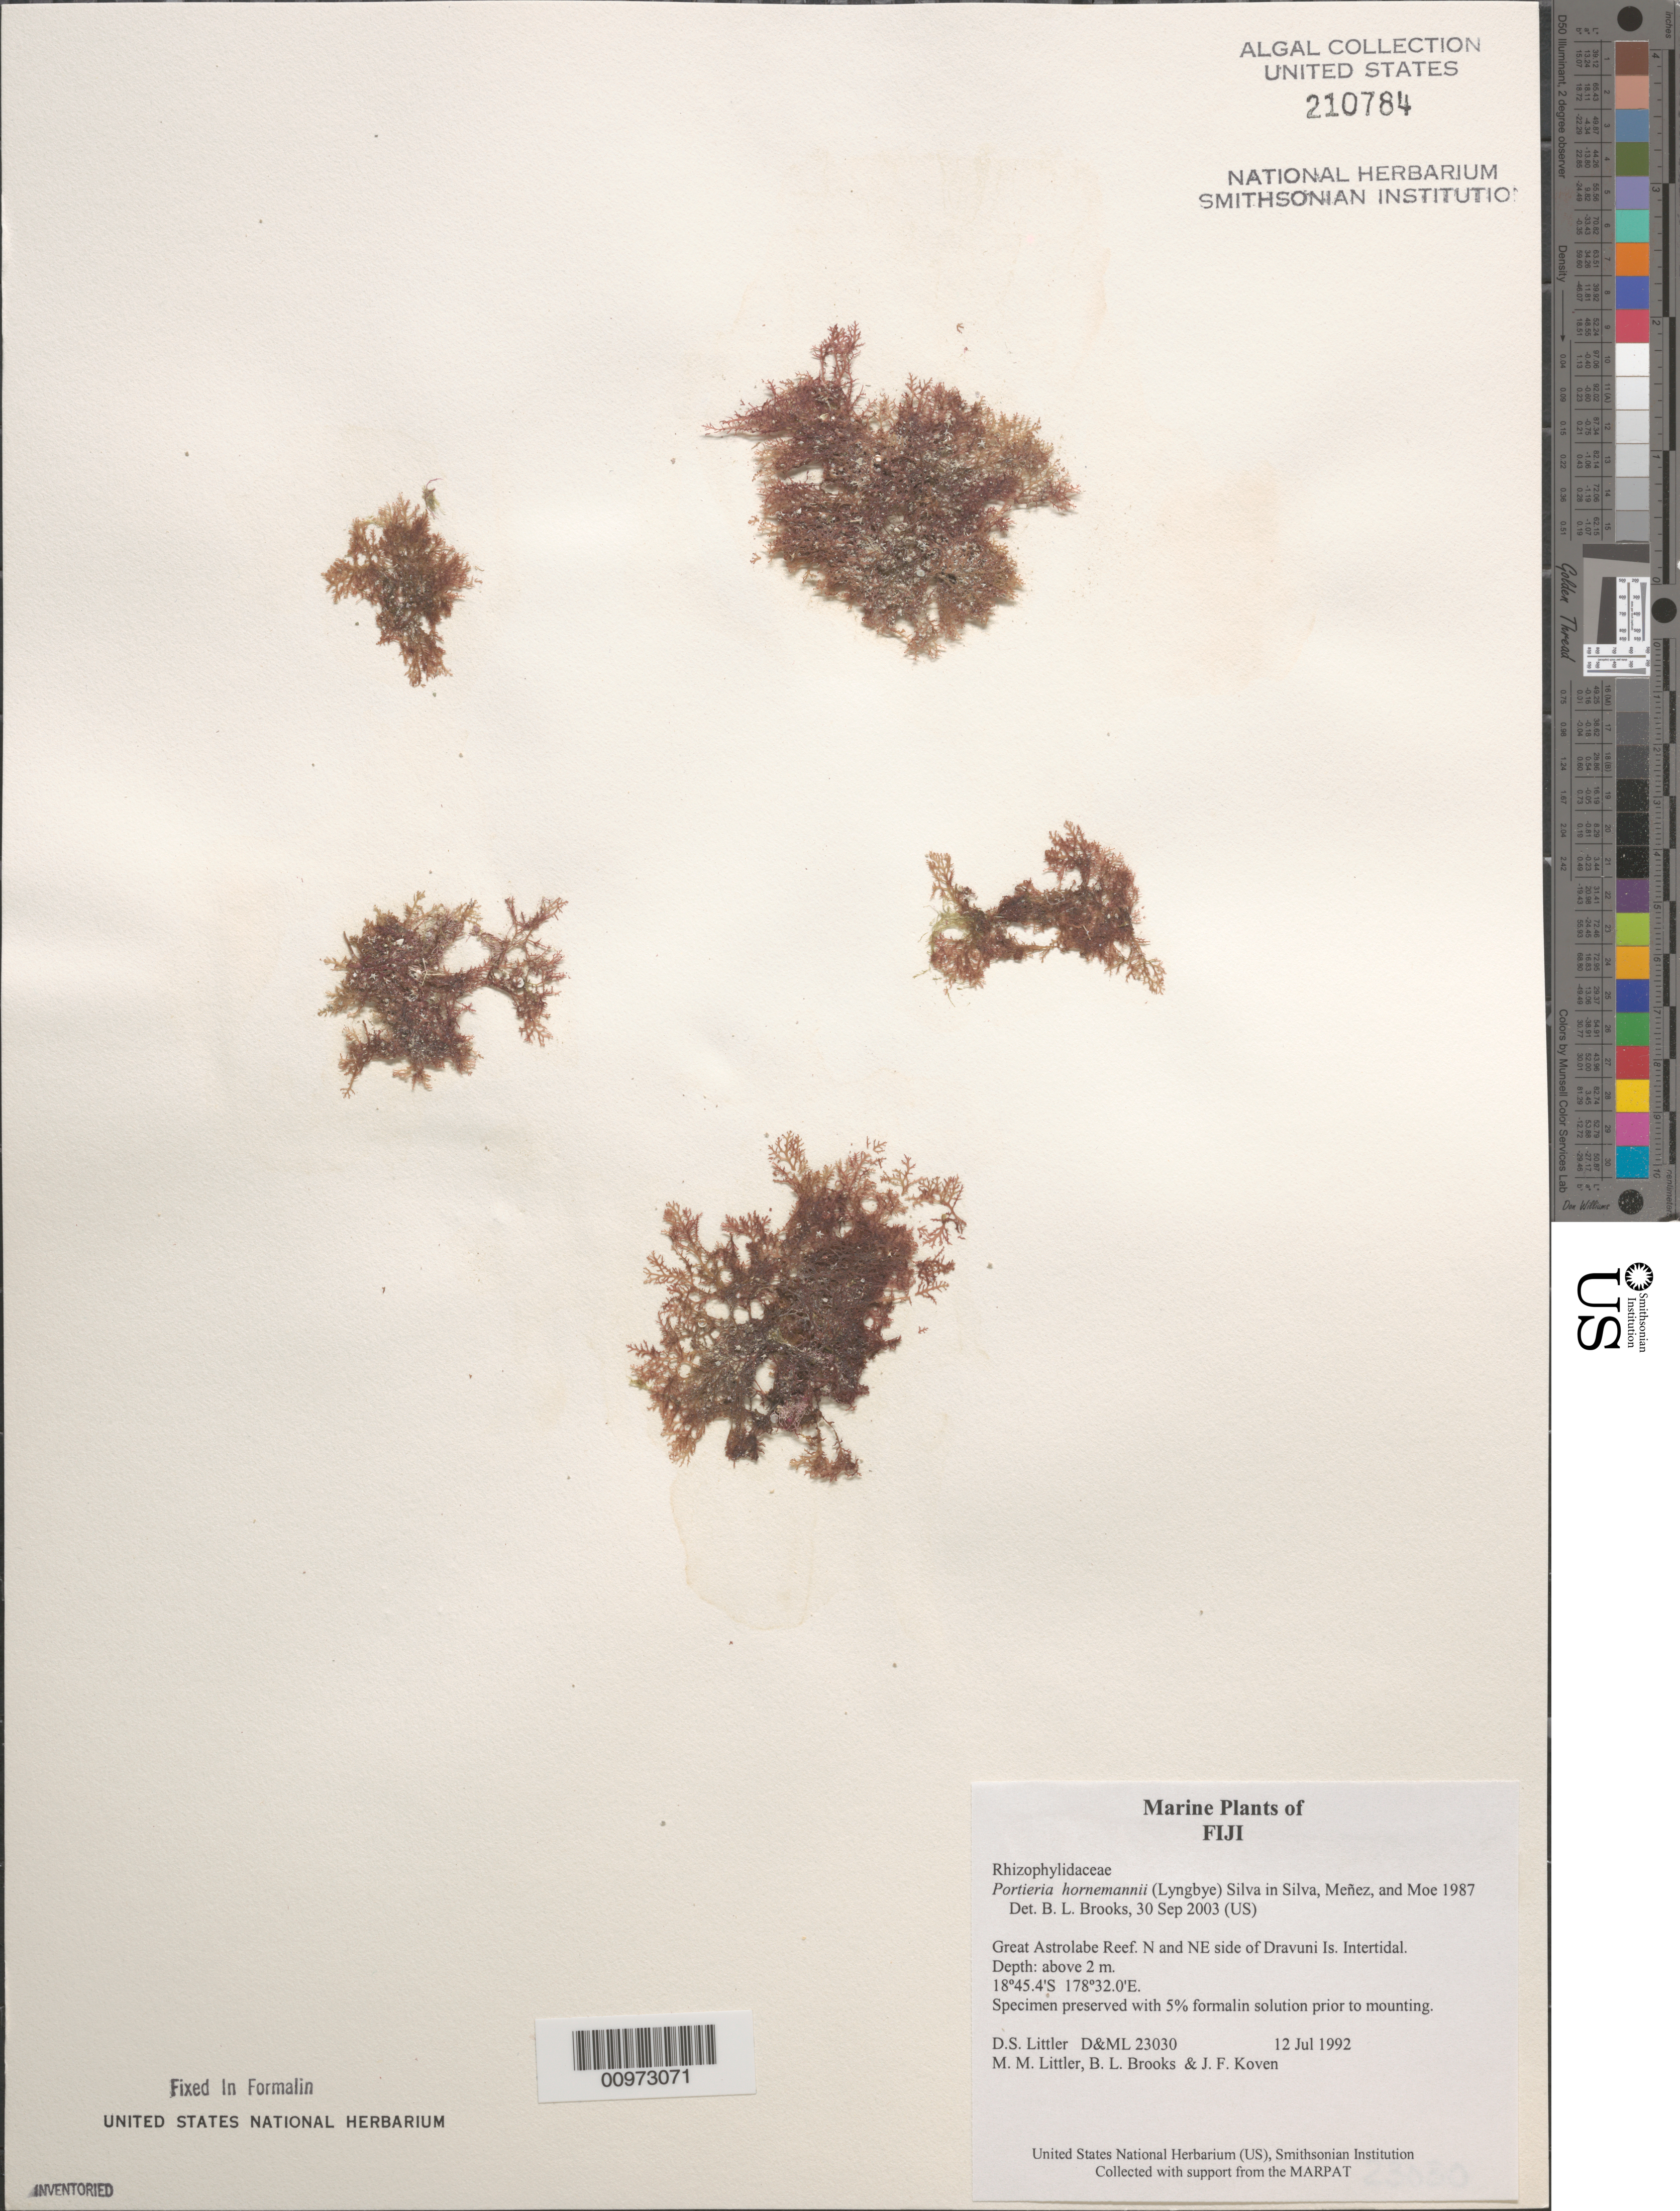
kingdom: Plantae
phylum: Rhodophyta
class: Florideophyceae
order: Gigartinales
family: Rhizophyllidaceae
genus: Portieria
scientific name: Portieria hornemannii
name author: (Lyngbye) P.C. Silva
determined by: Brooks, B. L., (BOT), Smithsonian Institution - National Museum of Natural History (UNITED STATES)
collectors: D. S. Littler, M. M. Littler, B. Brooks & J. Koven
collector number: D&ML 23030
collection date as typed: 12 Jul 1992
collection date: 1992-07-12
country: Fiji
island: Dravuni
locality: Great Astrolabe Reef, north and northeast side of island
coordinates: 18 45.4'S, 178 32.0'E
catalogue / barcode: US 210784